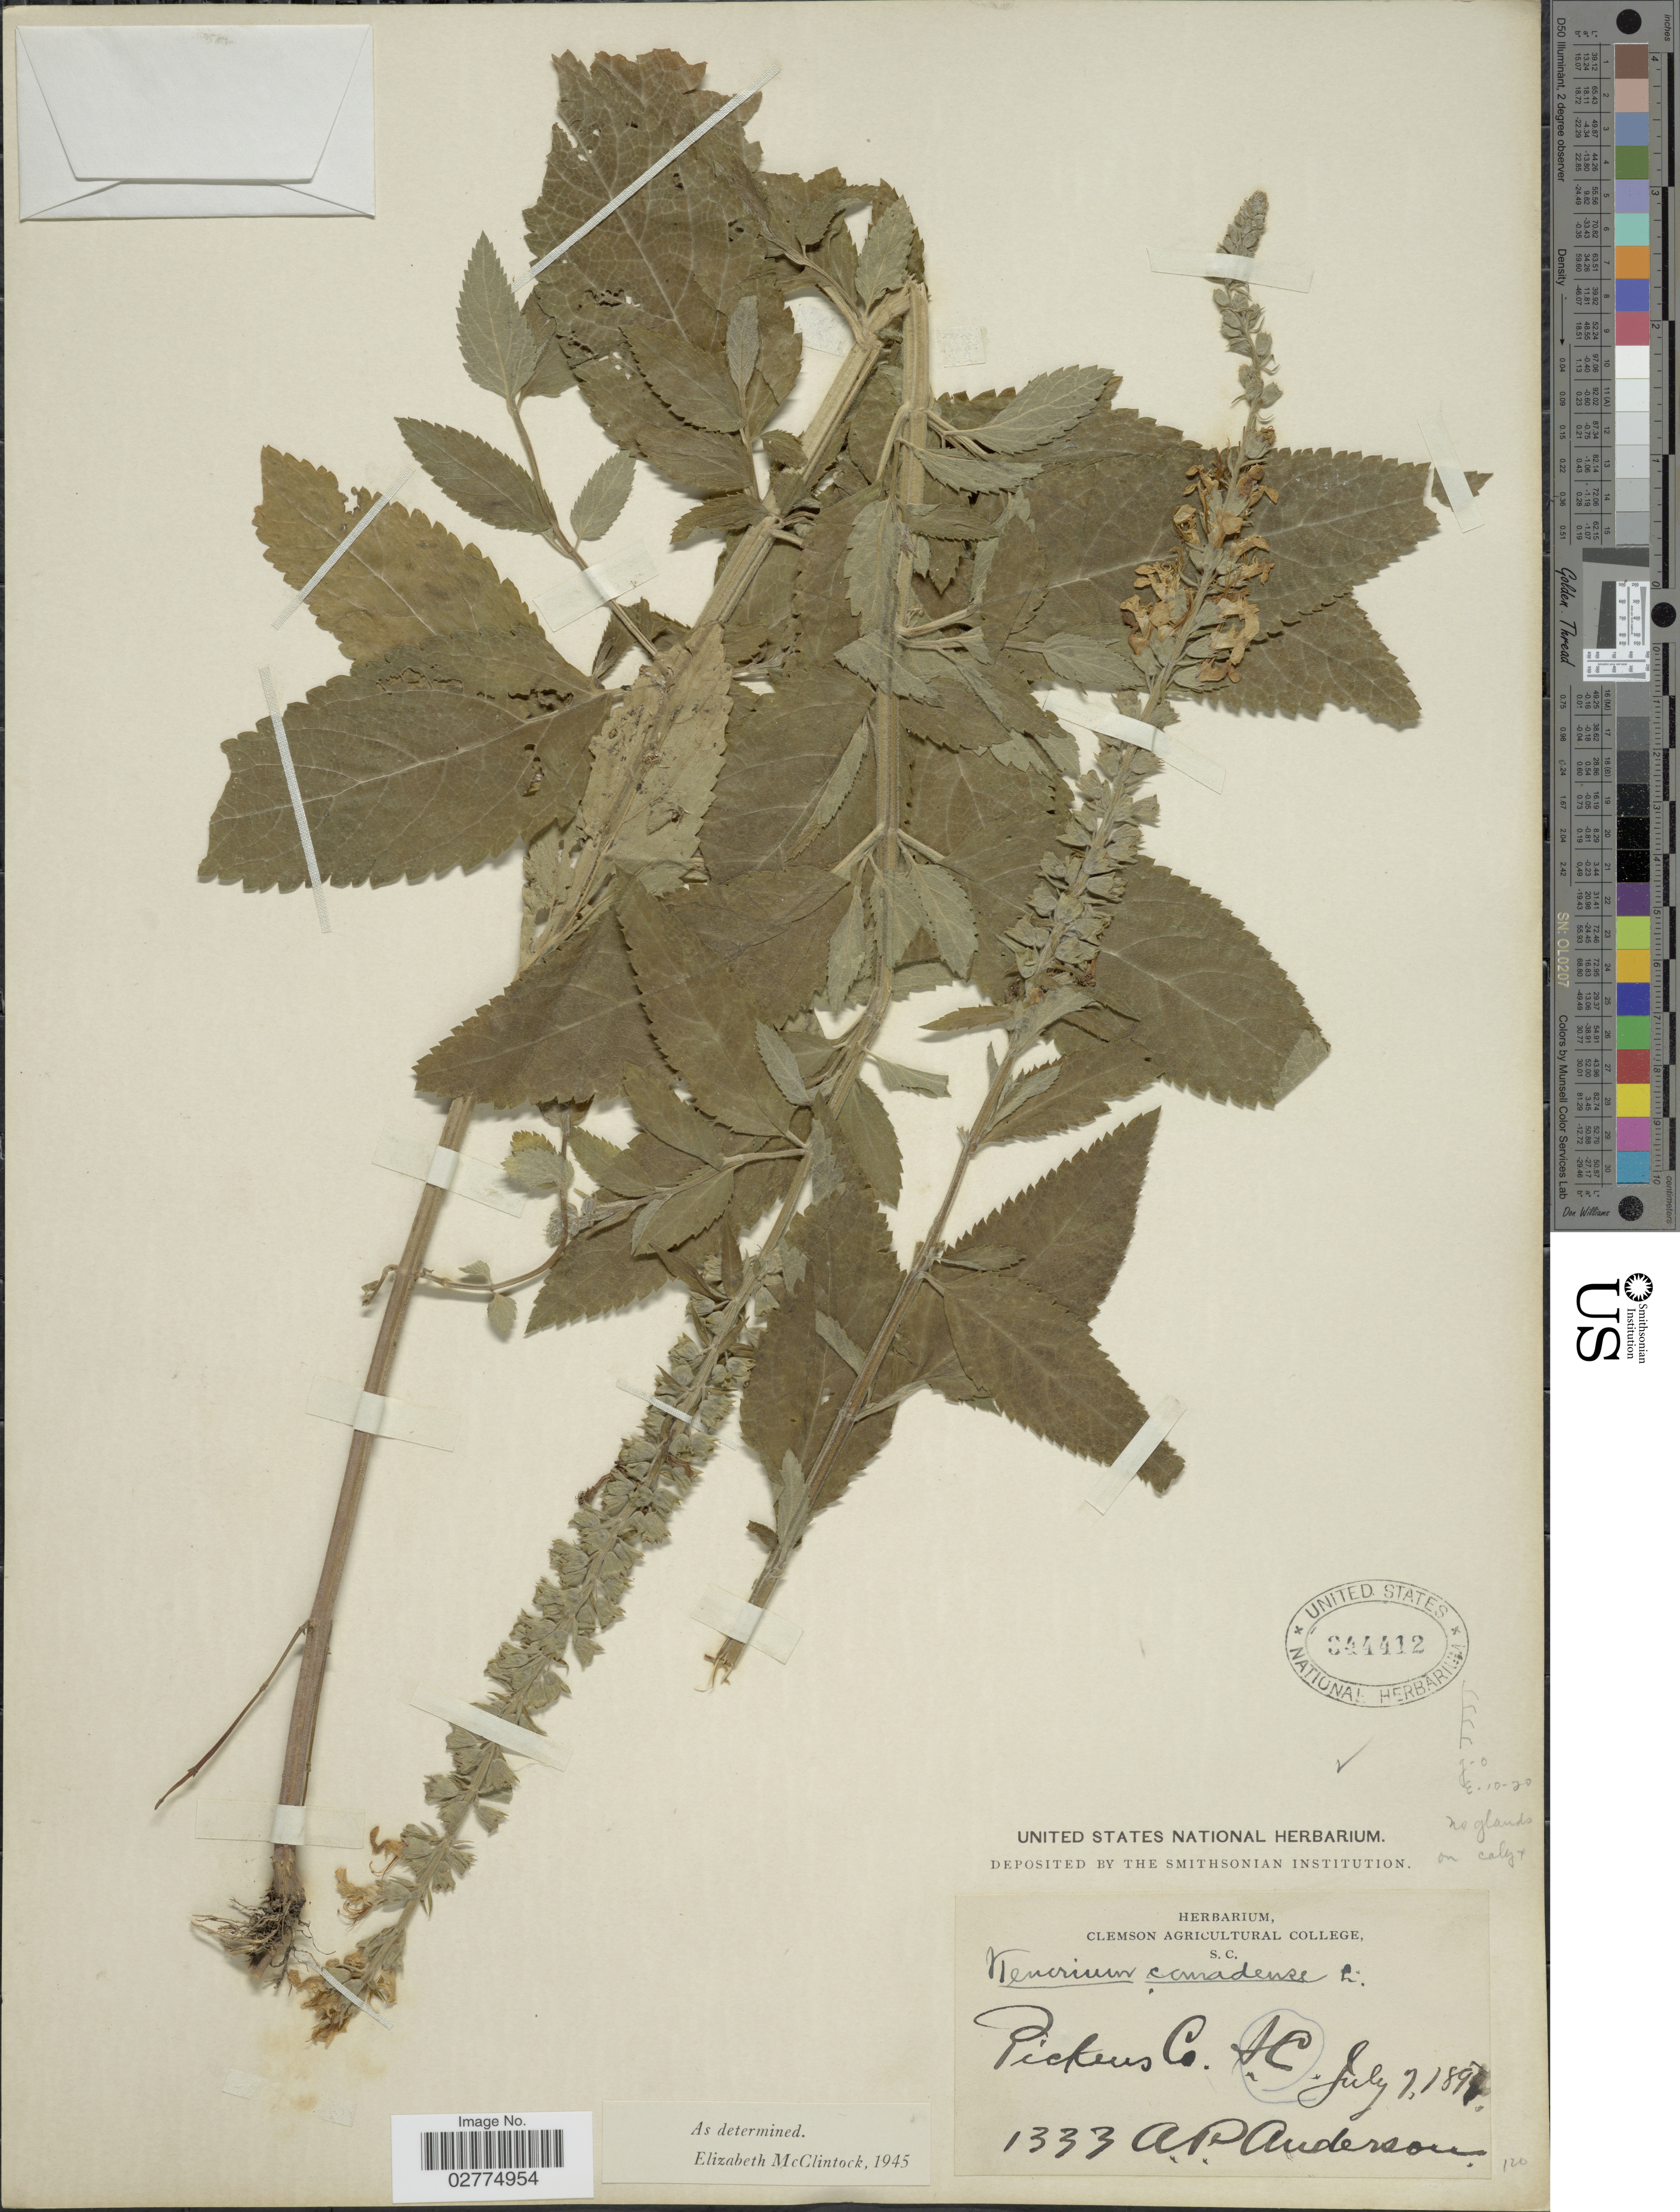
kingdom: Plantae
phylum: Tracheophyta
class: Magnoliopsida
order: Lamiales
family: Lamiaceae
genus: Teucrium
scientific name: Teucrium canadense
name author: L.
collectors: A. P. Anderson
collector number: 1333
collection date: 1897-07-07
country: United States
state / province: South Carolina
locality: Pickens Co.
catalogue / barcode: US 344412